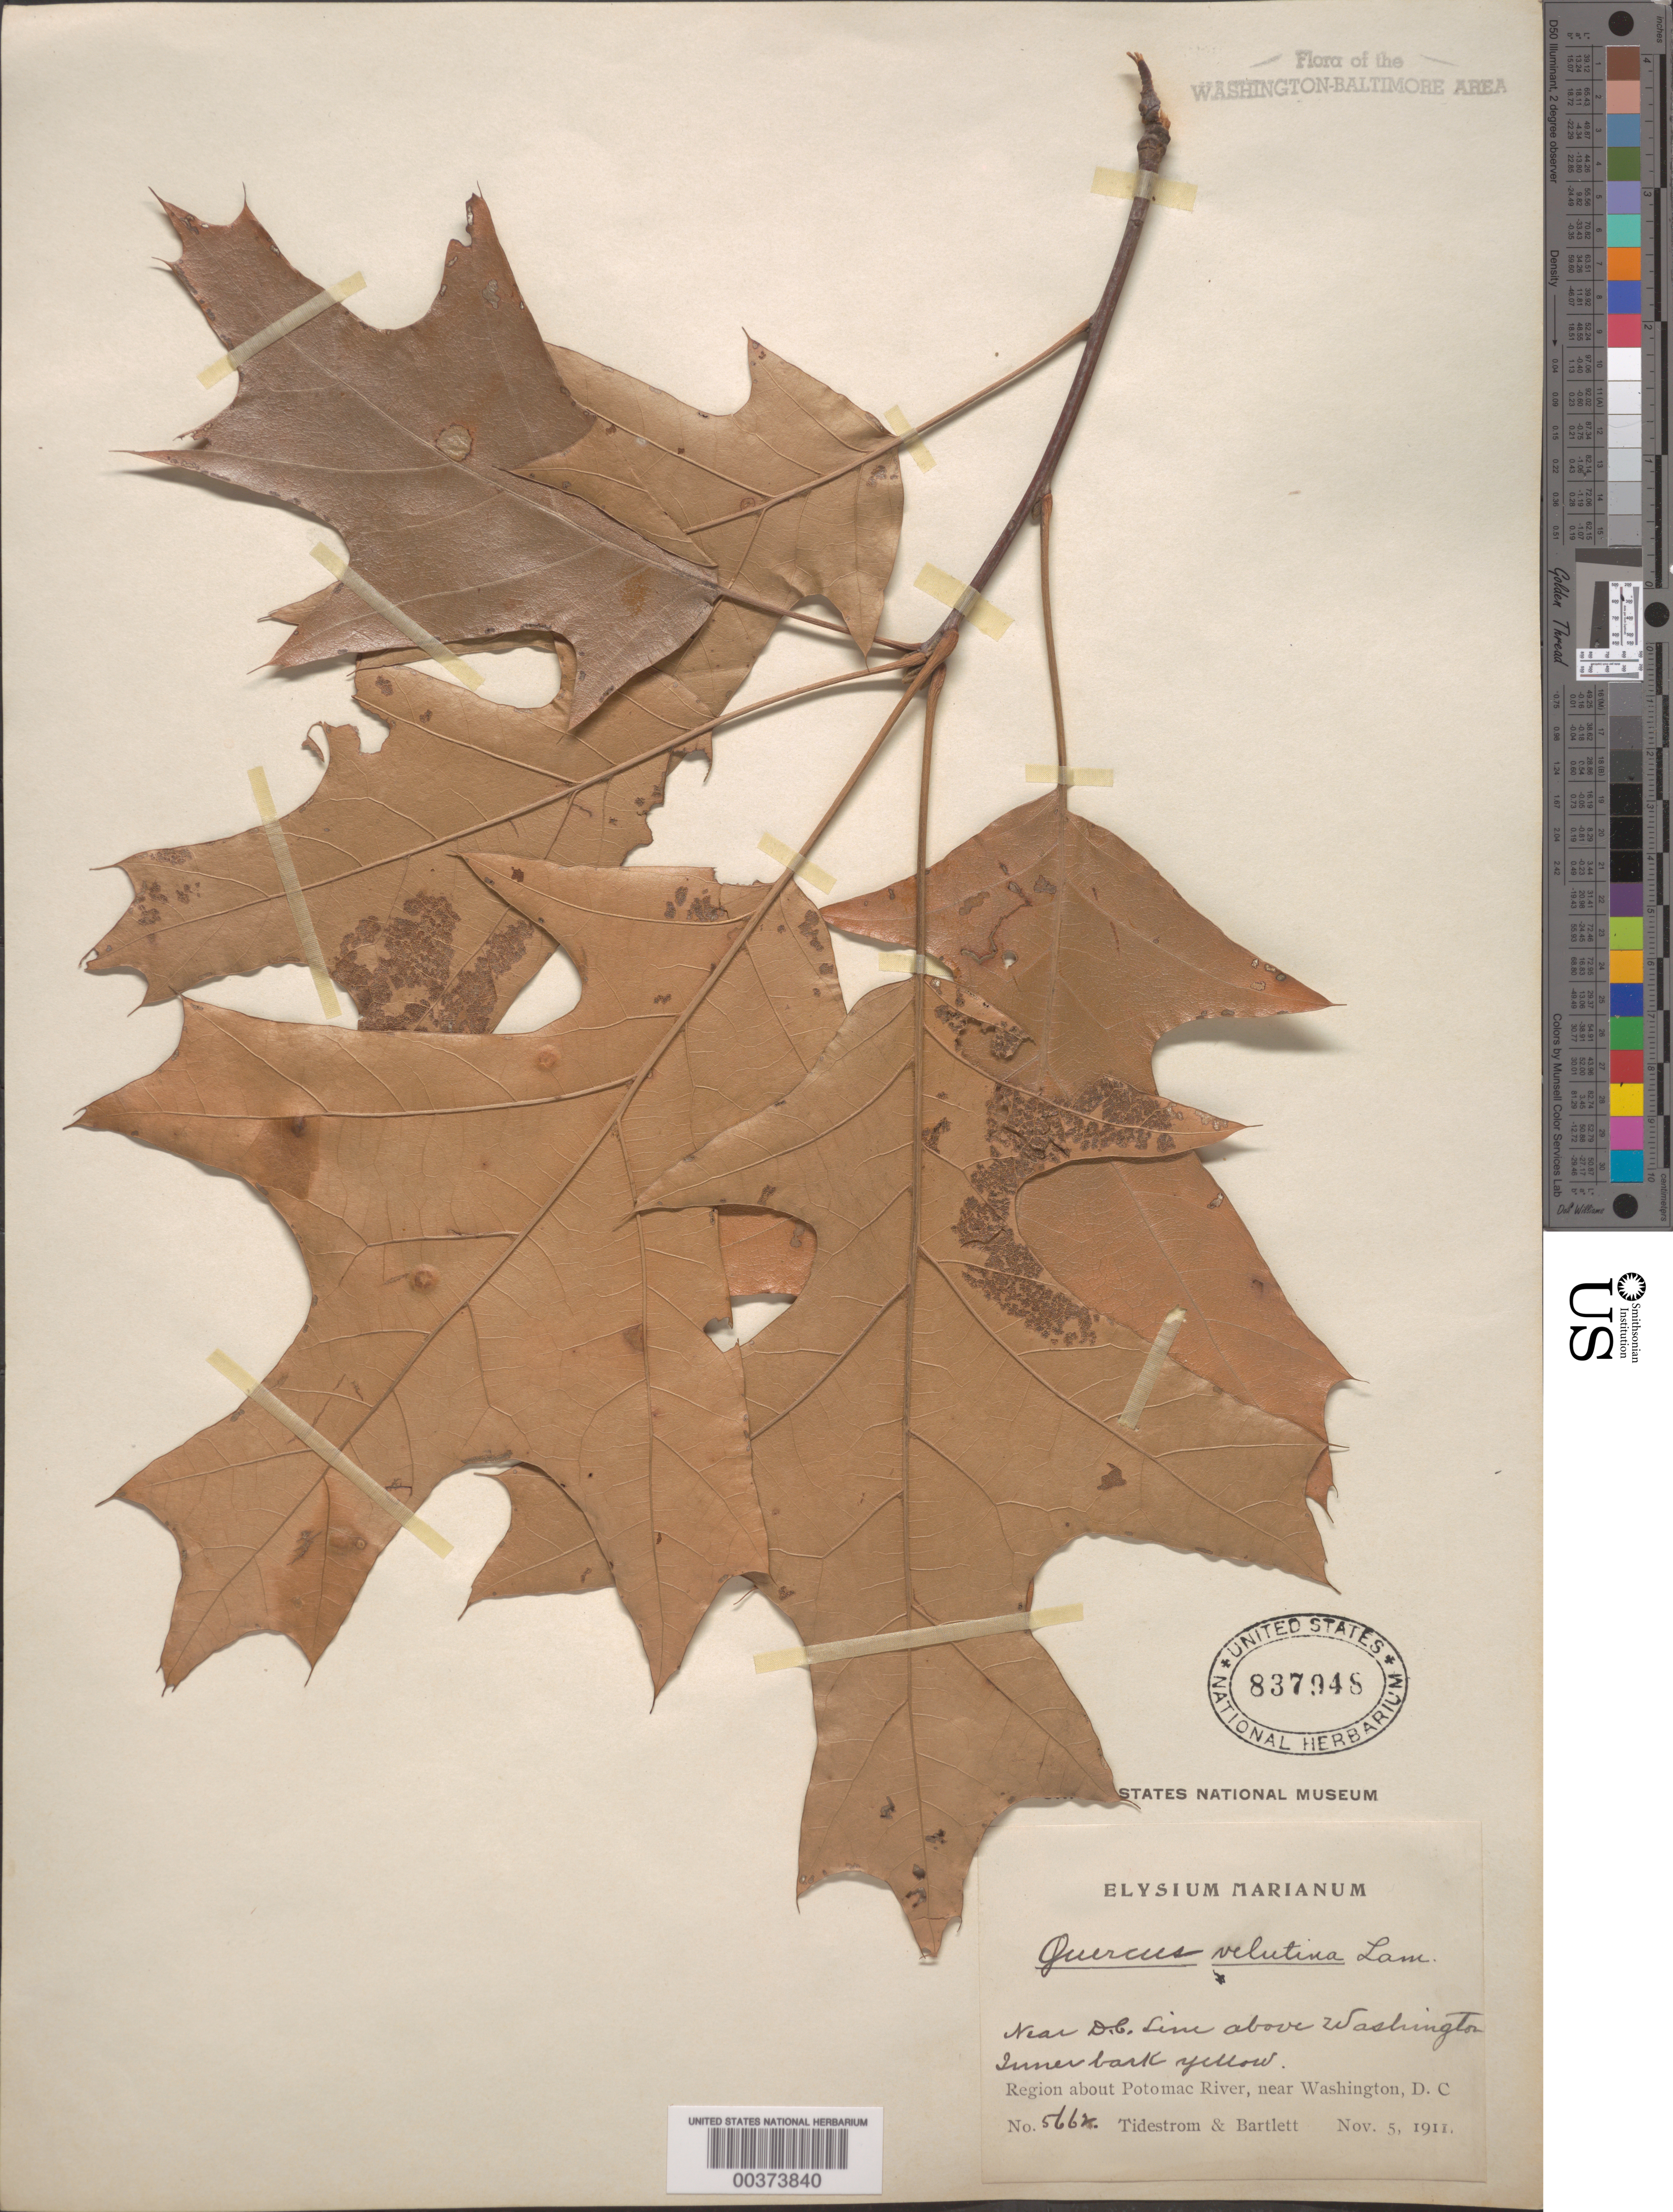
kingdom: Plantae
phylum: Tracheophyta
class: Magnoliopsida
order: Fagales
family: Fagaceae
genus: Quercus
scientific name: Quercus velutina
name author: Lam.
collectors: I. F. Tidestrom & H. H. Bartlett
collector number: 5662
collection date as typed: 05 Nov 1911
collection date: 1911-11-05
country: United States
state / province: Maryland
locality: Potomac River, District Line region, above DC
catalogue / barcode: US 837948